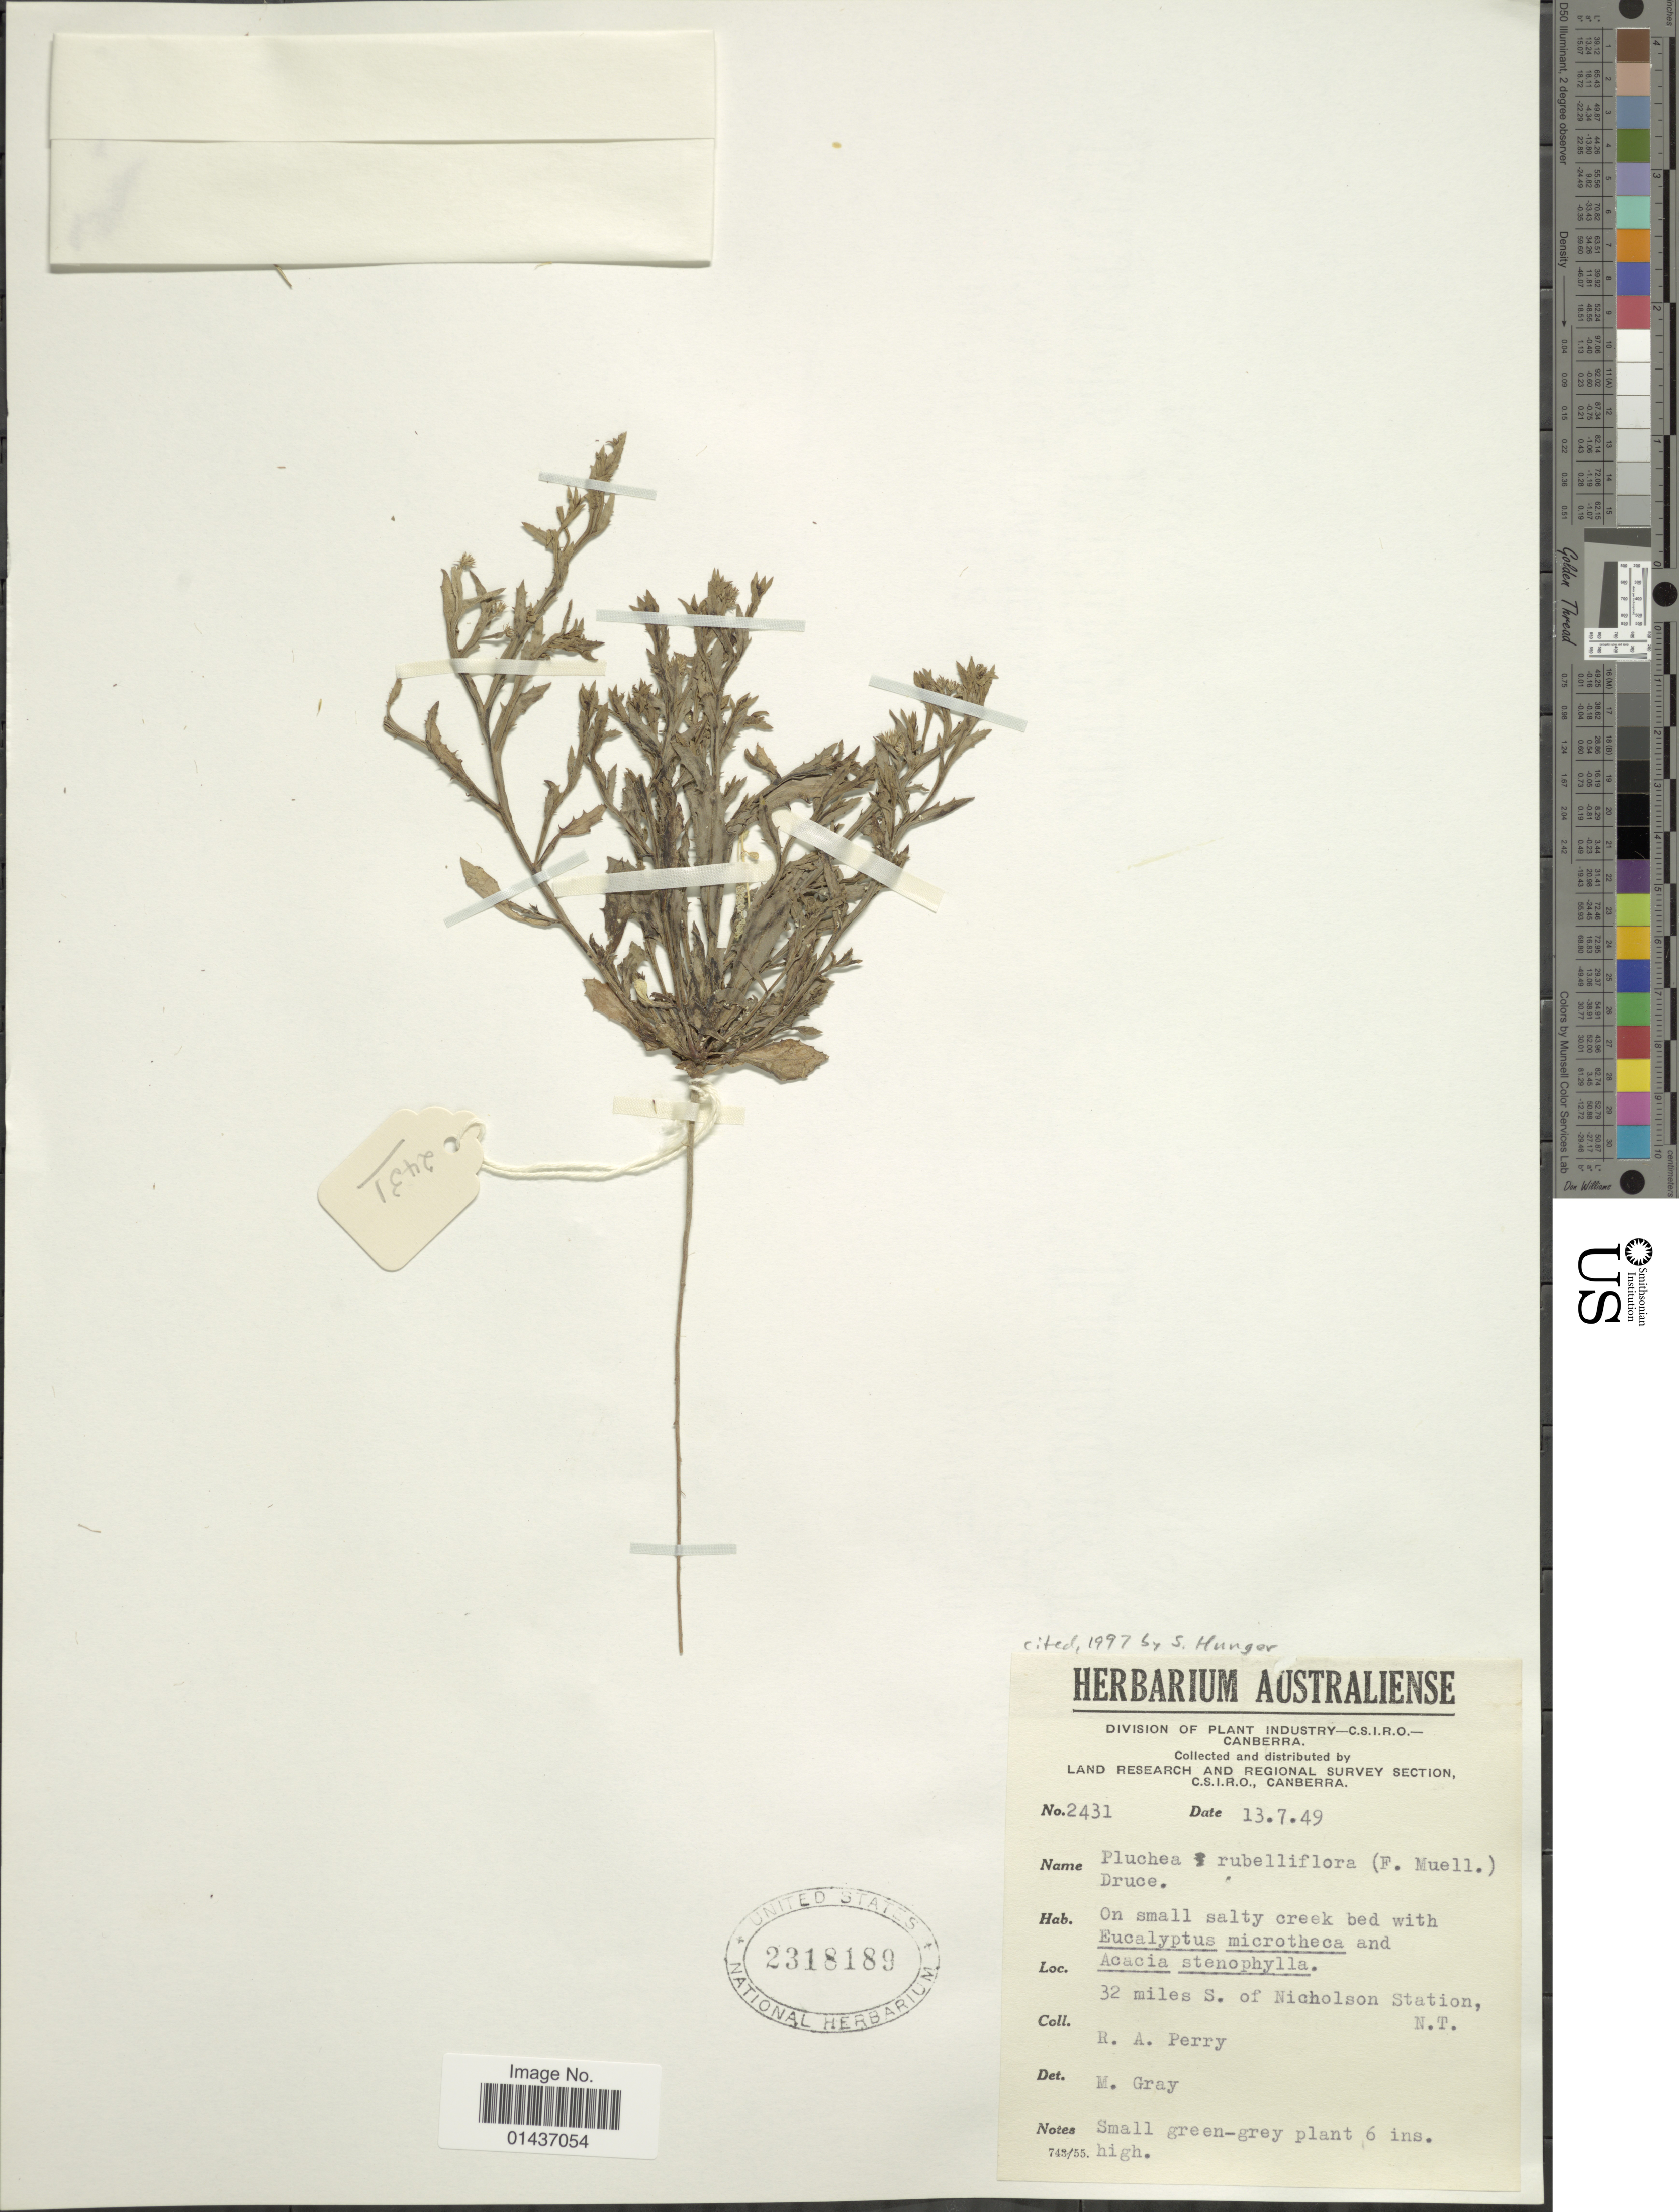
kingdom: Plantae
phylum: Tracheophyta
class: Magnoliopsida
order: Asterales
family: Asteraceae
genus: Pluchea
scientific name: Pluchea rubelliflora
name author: (F. Muell.) B.L. Rob.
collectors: Perry, R. A.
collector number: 2431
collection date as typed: Transcribed d/m/y: 13/7/49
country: Canada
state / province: Northwest Territories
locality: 32 miles S. of Nicholson Station, N.T.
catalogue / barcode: US 2318189